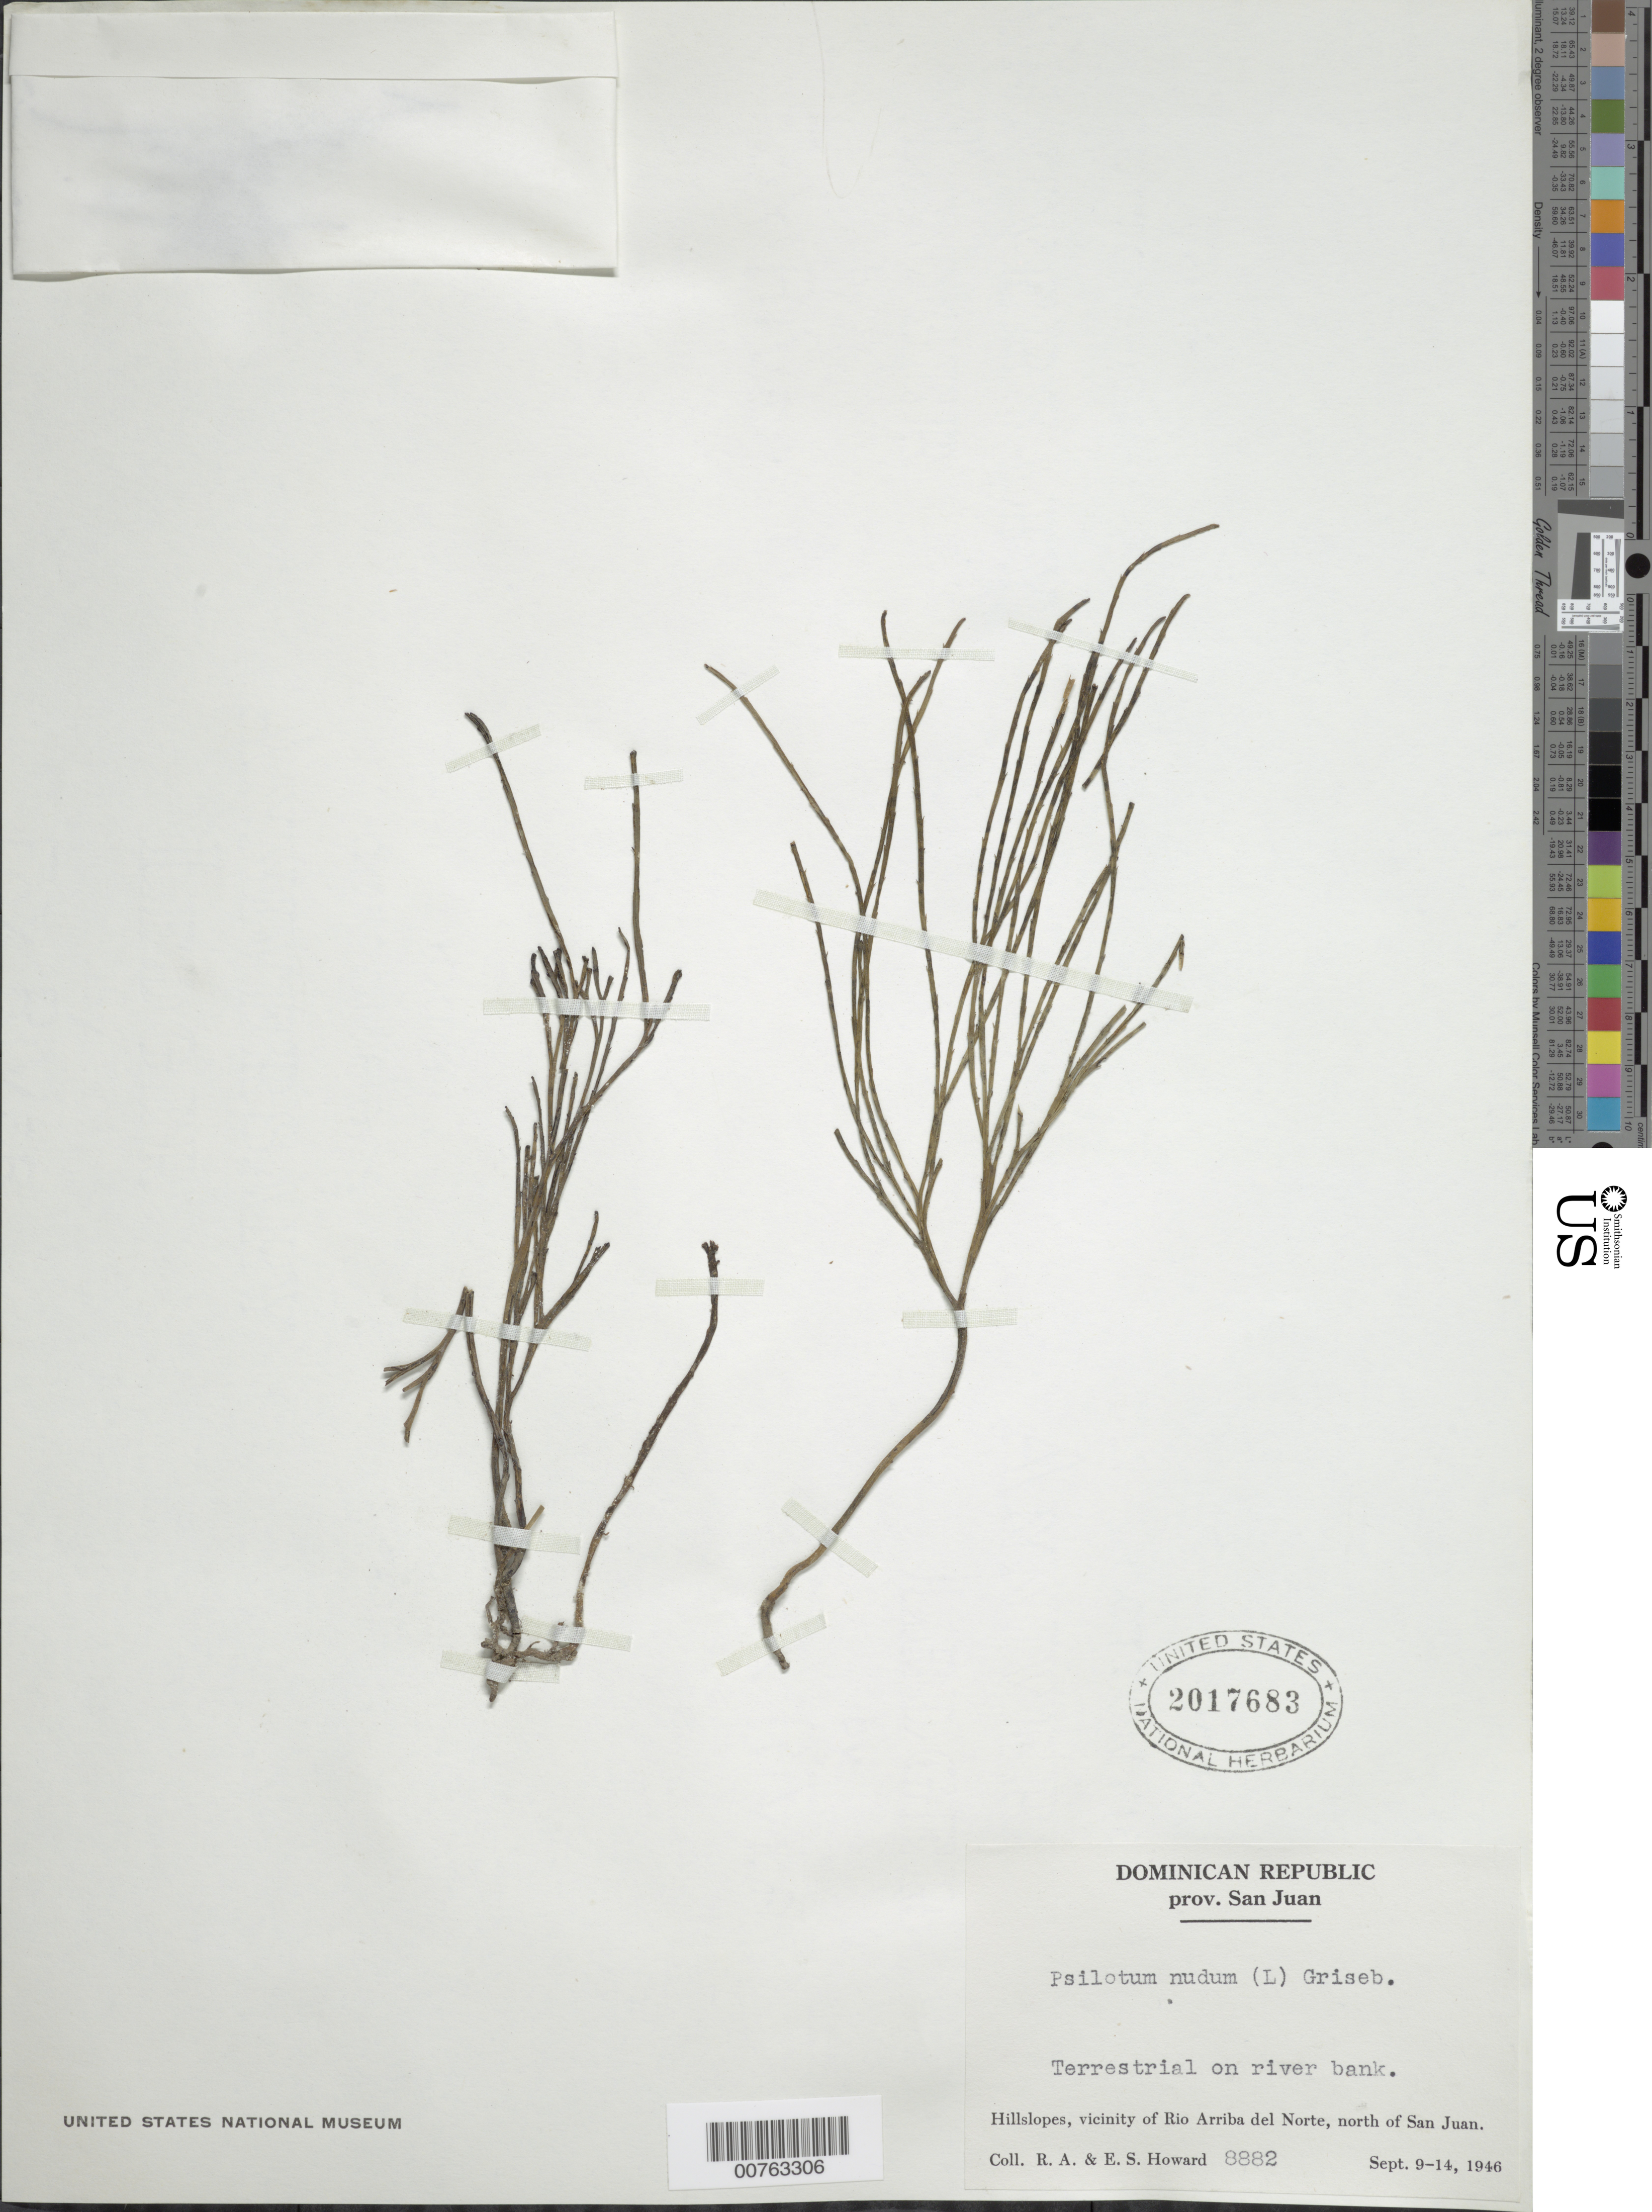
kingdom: Plantae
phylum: Tracheophyta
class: Polypodiopsida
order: Psilotales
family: Psilotaceae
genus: Psilotum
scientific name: Psilotum nudum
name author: (L.) P. Beauv.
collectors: R. A. Howard & E. S. Howard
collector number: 8882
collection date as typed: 09 Sep 1946 to 14 Sep 1946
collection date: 1946-09-09/1946-09-14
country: Dominican Republic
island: Hispaniola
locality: Provincia San Juan. Hillslopes, vicinity of Rio Arriba del Norte, N of San Juan.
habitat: On river bank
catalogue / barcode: US 2017683